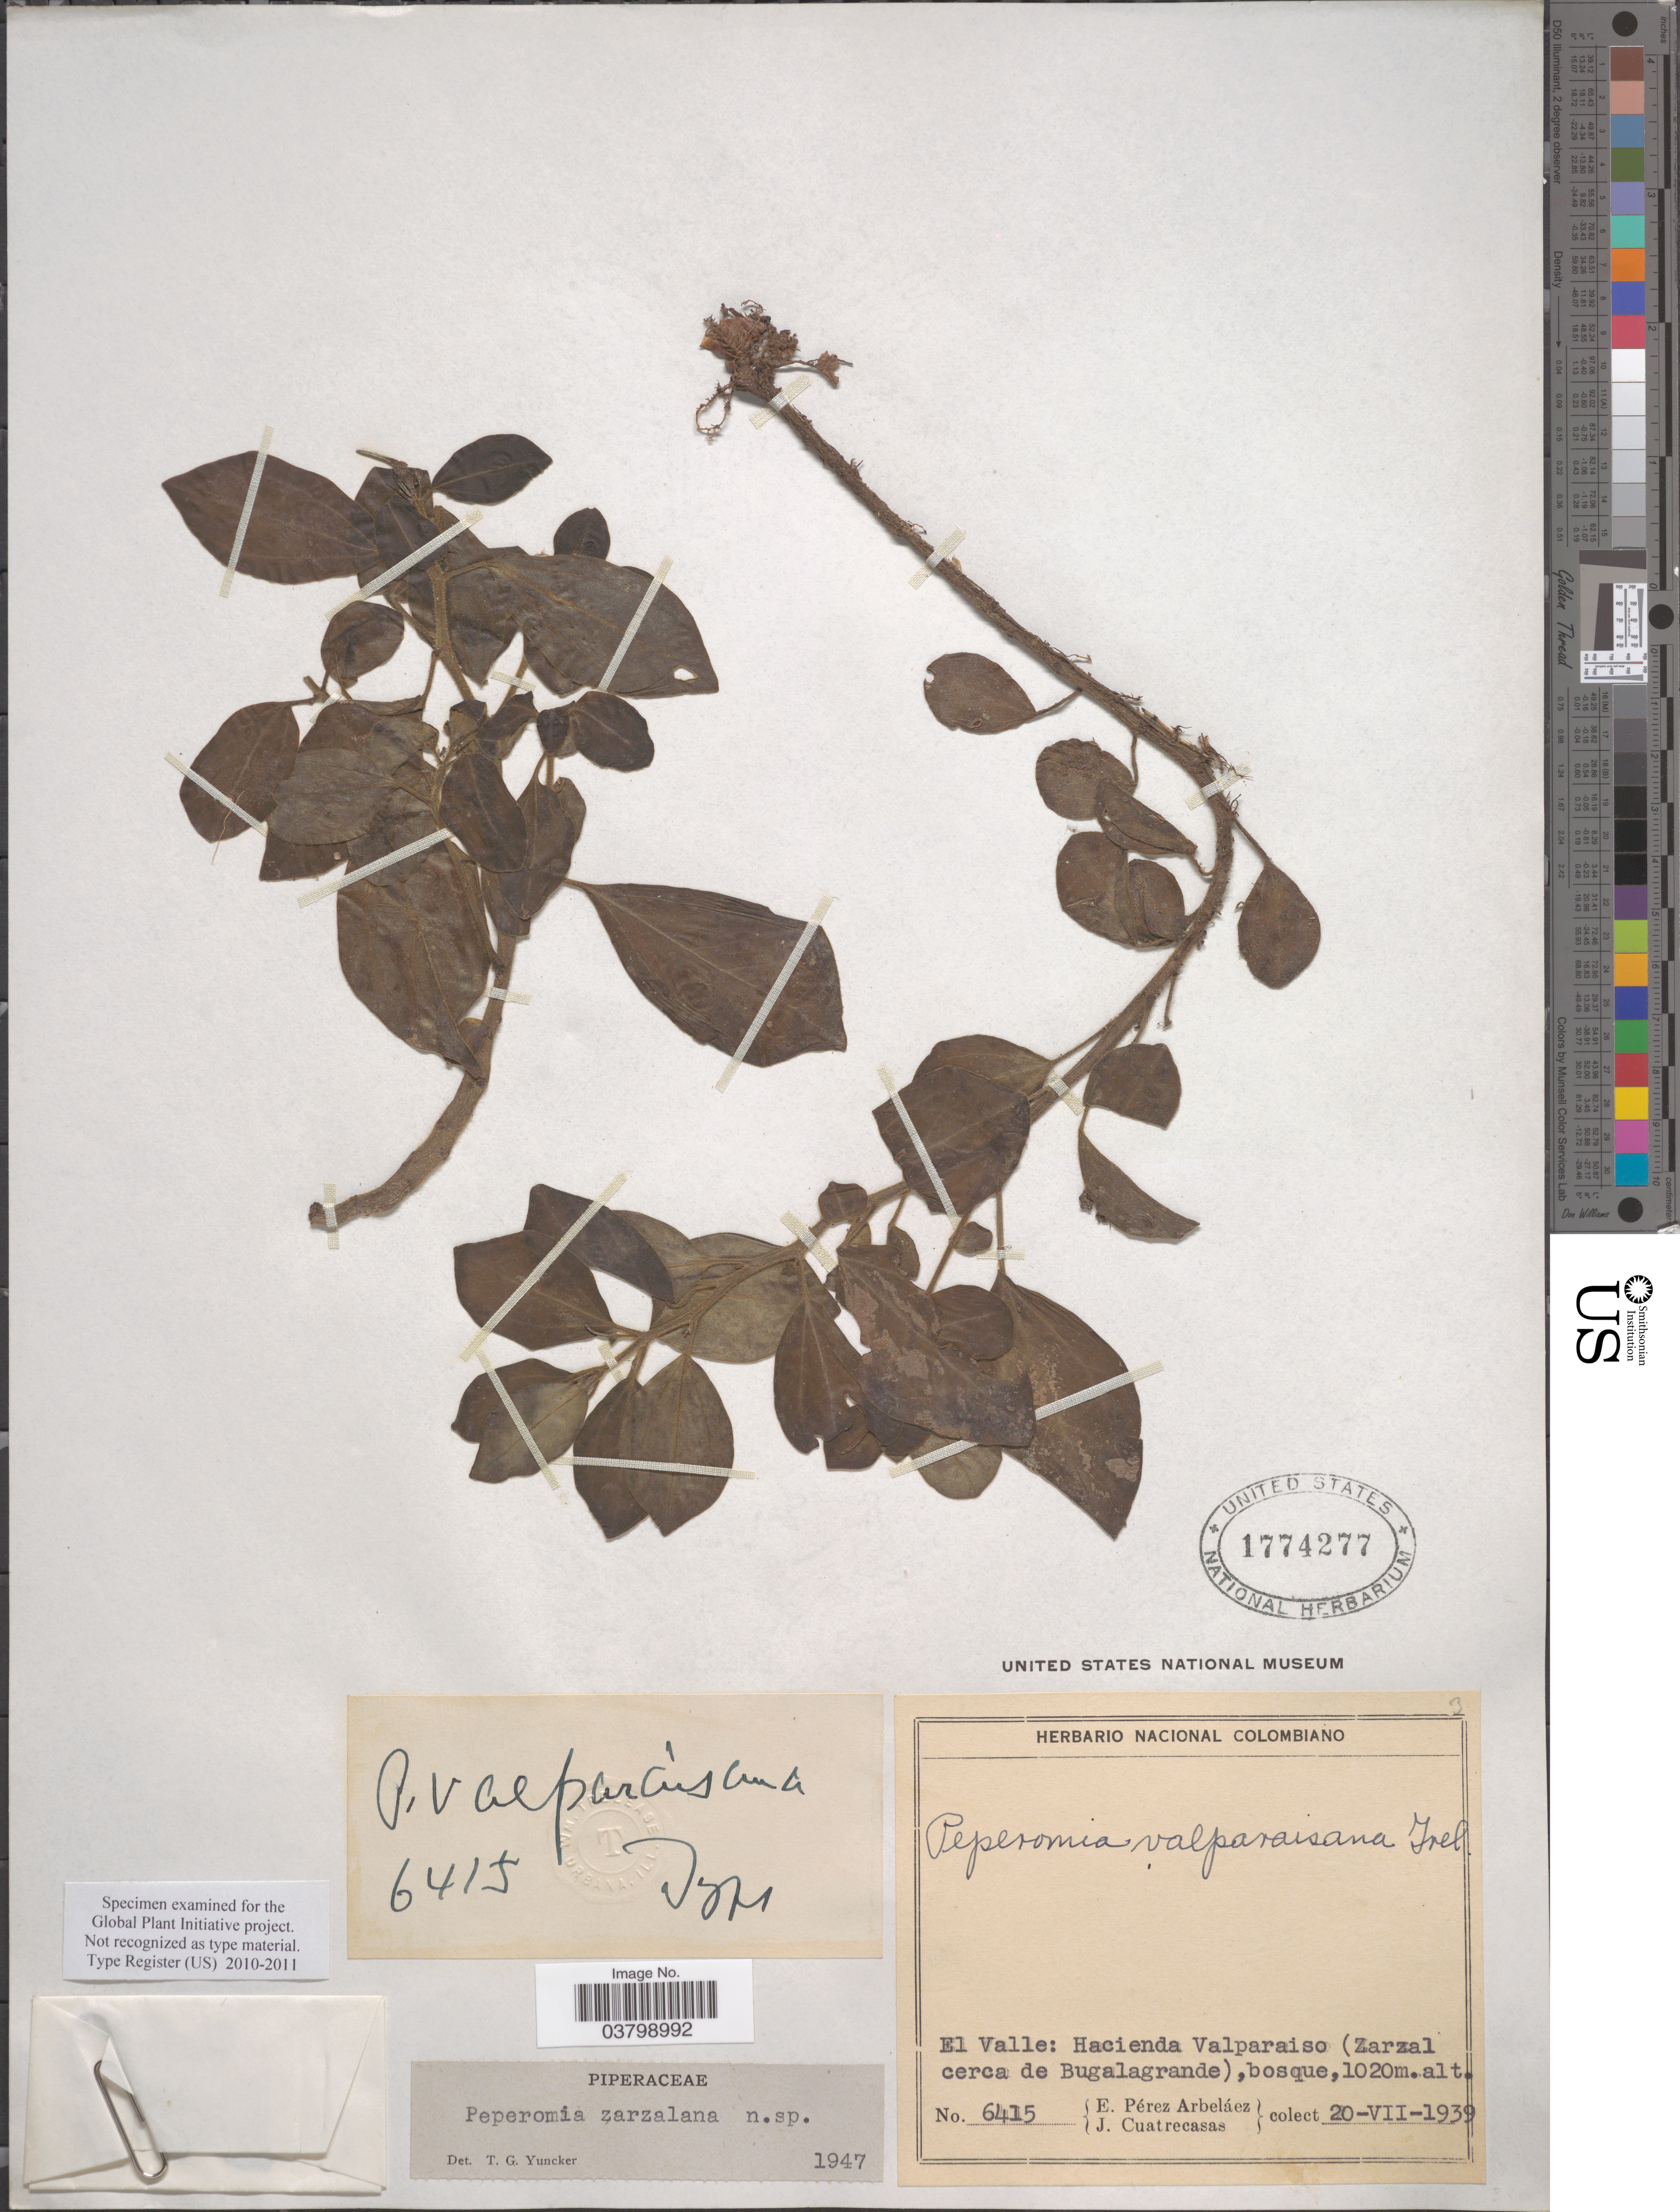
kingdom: Plantae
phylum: Tracheophyta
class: Magnoliopsida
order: Piperales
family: Piperaceae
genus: Peperomia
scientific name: Peperomia zarzalana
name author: Trel. & Yunck.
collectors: E. Pérez Arbeláez & J. Cuatrecasas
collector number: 6415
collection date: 1939-08-20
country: Colombia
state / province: Valle del Cauca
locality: El Valle: Hacienda Valparaiso (Zarzal cerca de Bugalagrande), bosque.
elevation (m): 1020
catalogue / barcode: US 1774277